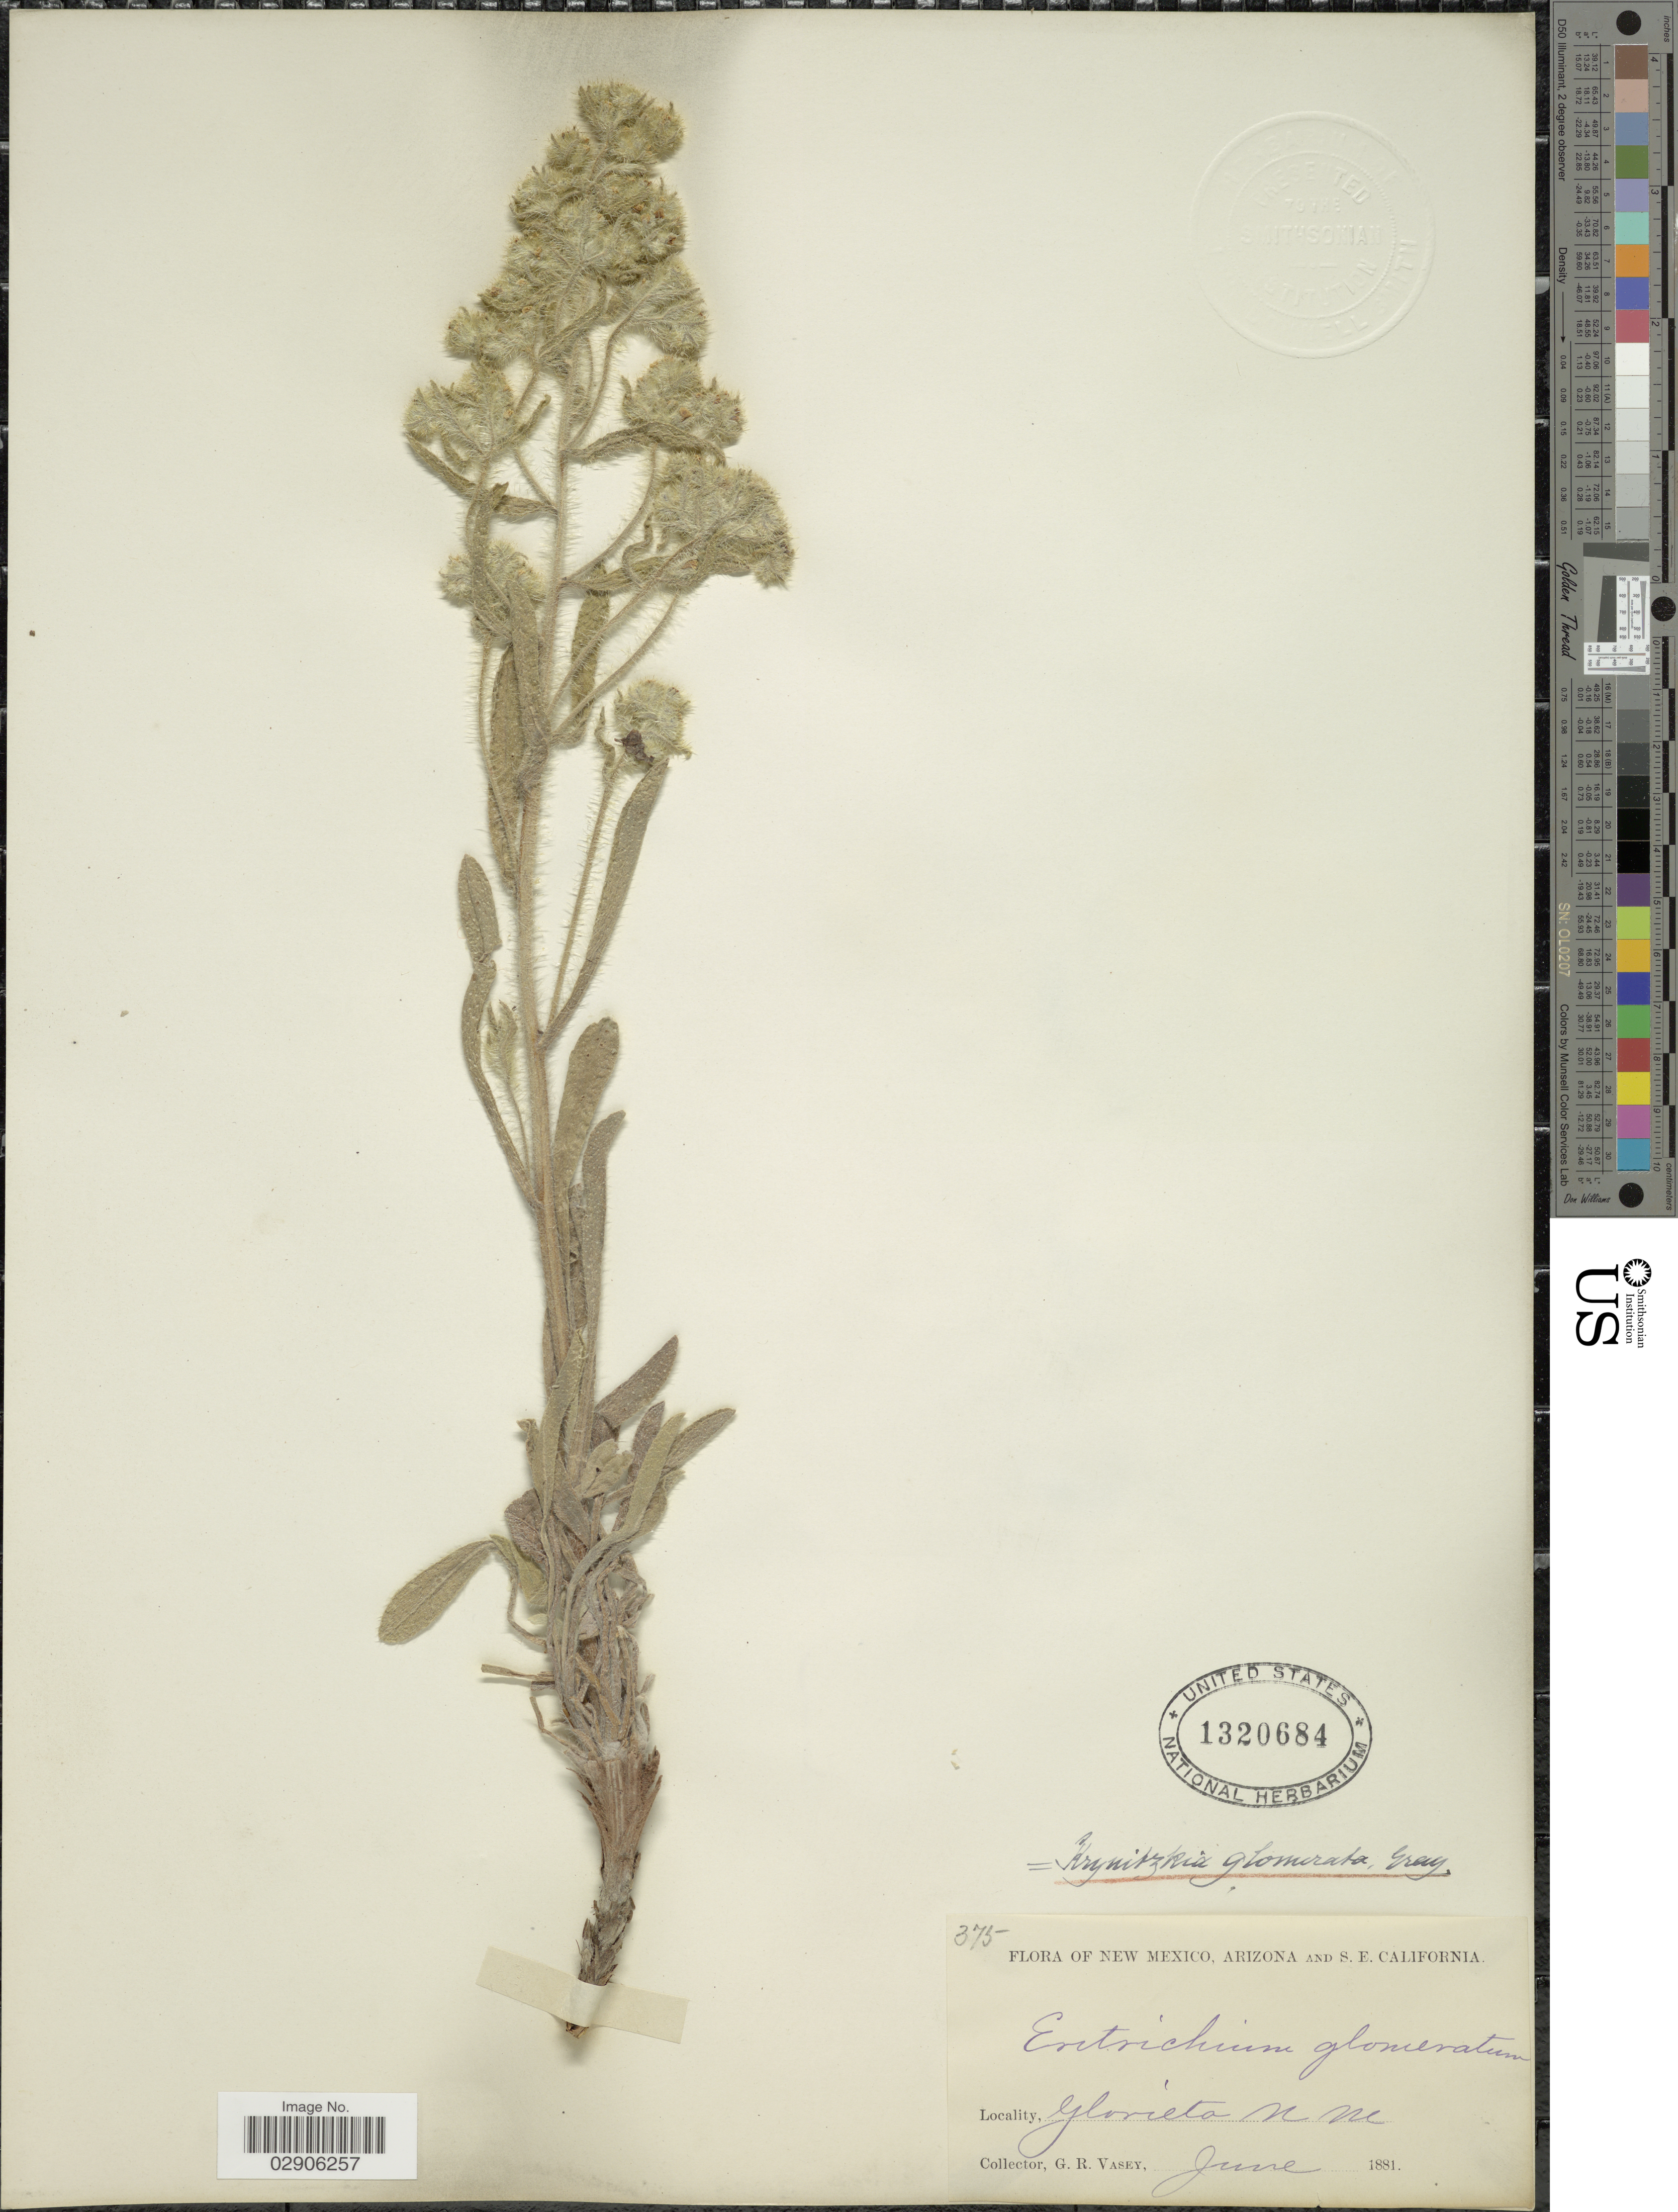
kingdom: Plantae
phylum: Tracheophyta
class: Magnoliopsida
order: Boraginales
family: Boraginaceae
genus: Cryptantha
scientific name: Cryptantha bradburiana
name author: Payson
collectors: G. R. Vasey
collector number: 375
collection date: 1881-06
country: United States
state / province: New Mexico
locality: Glorieta N.M.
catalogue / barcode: US 1320684